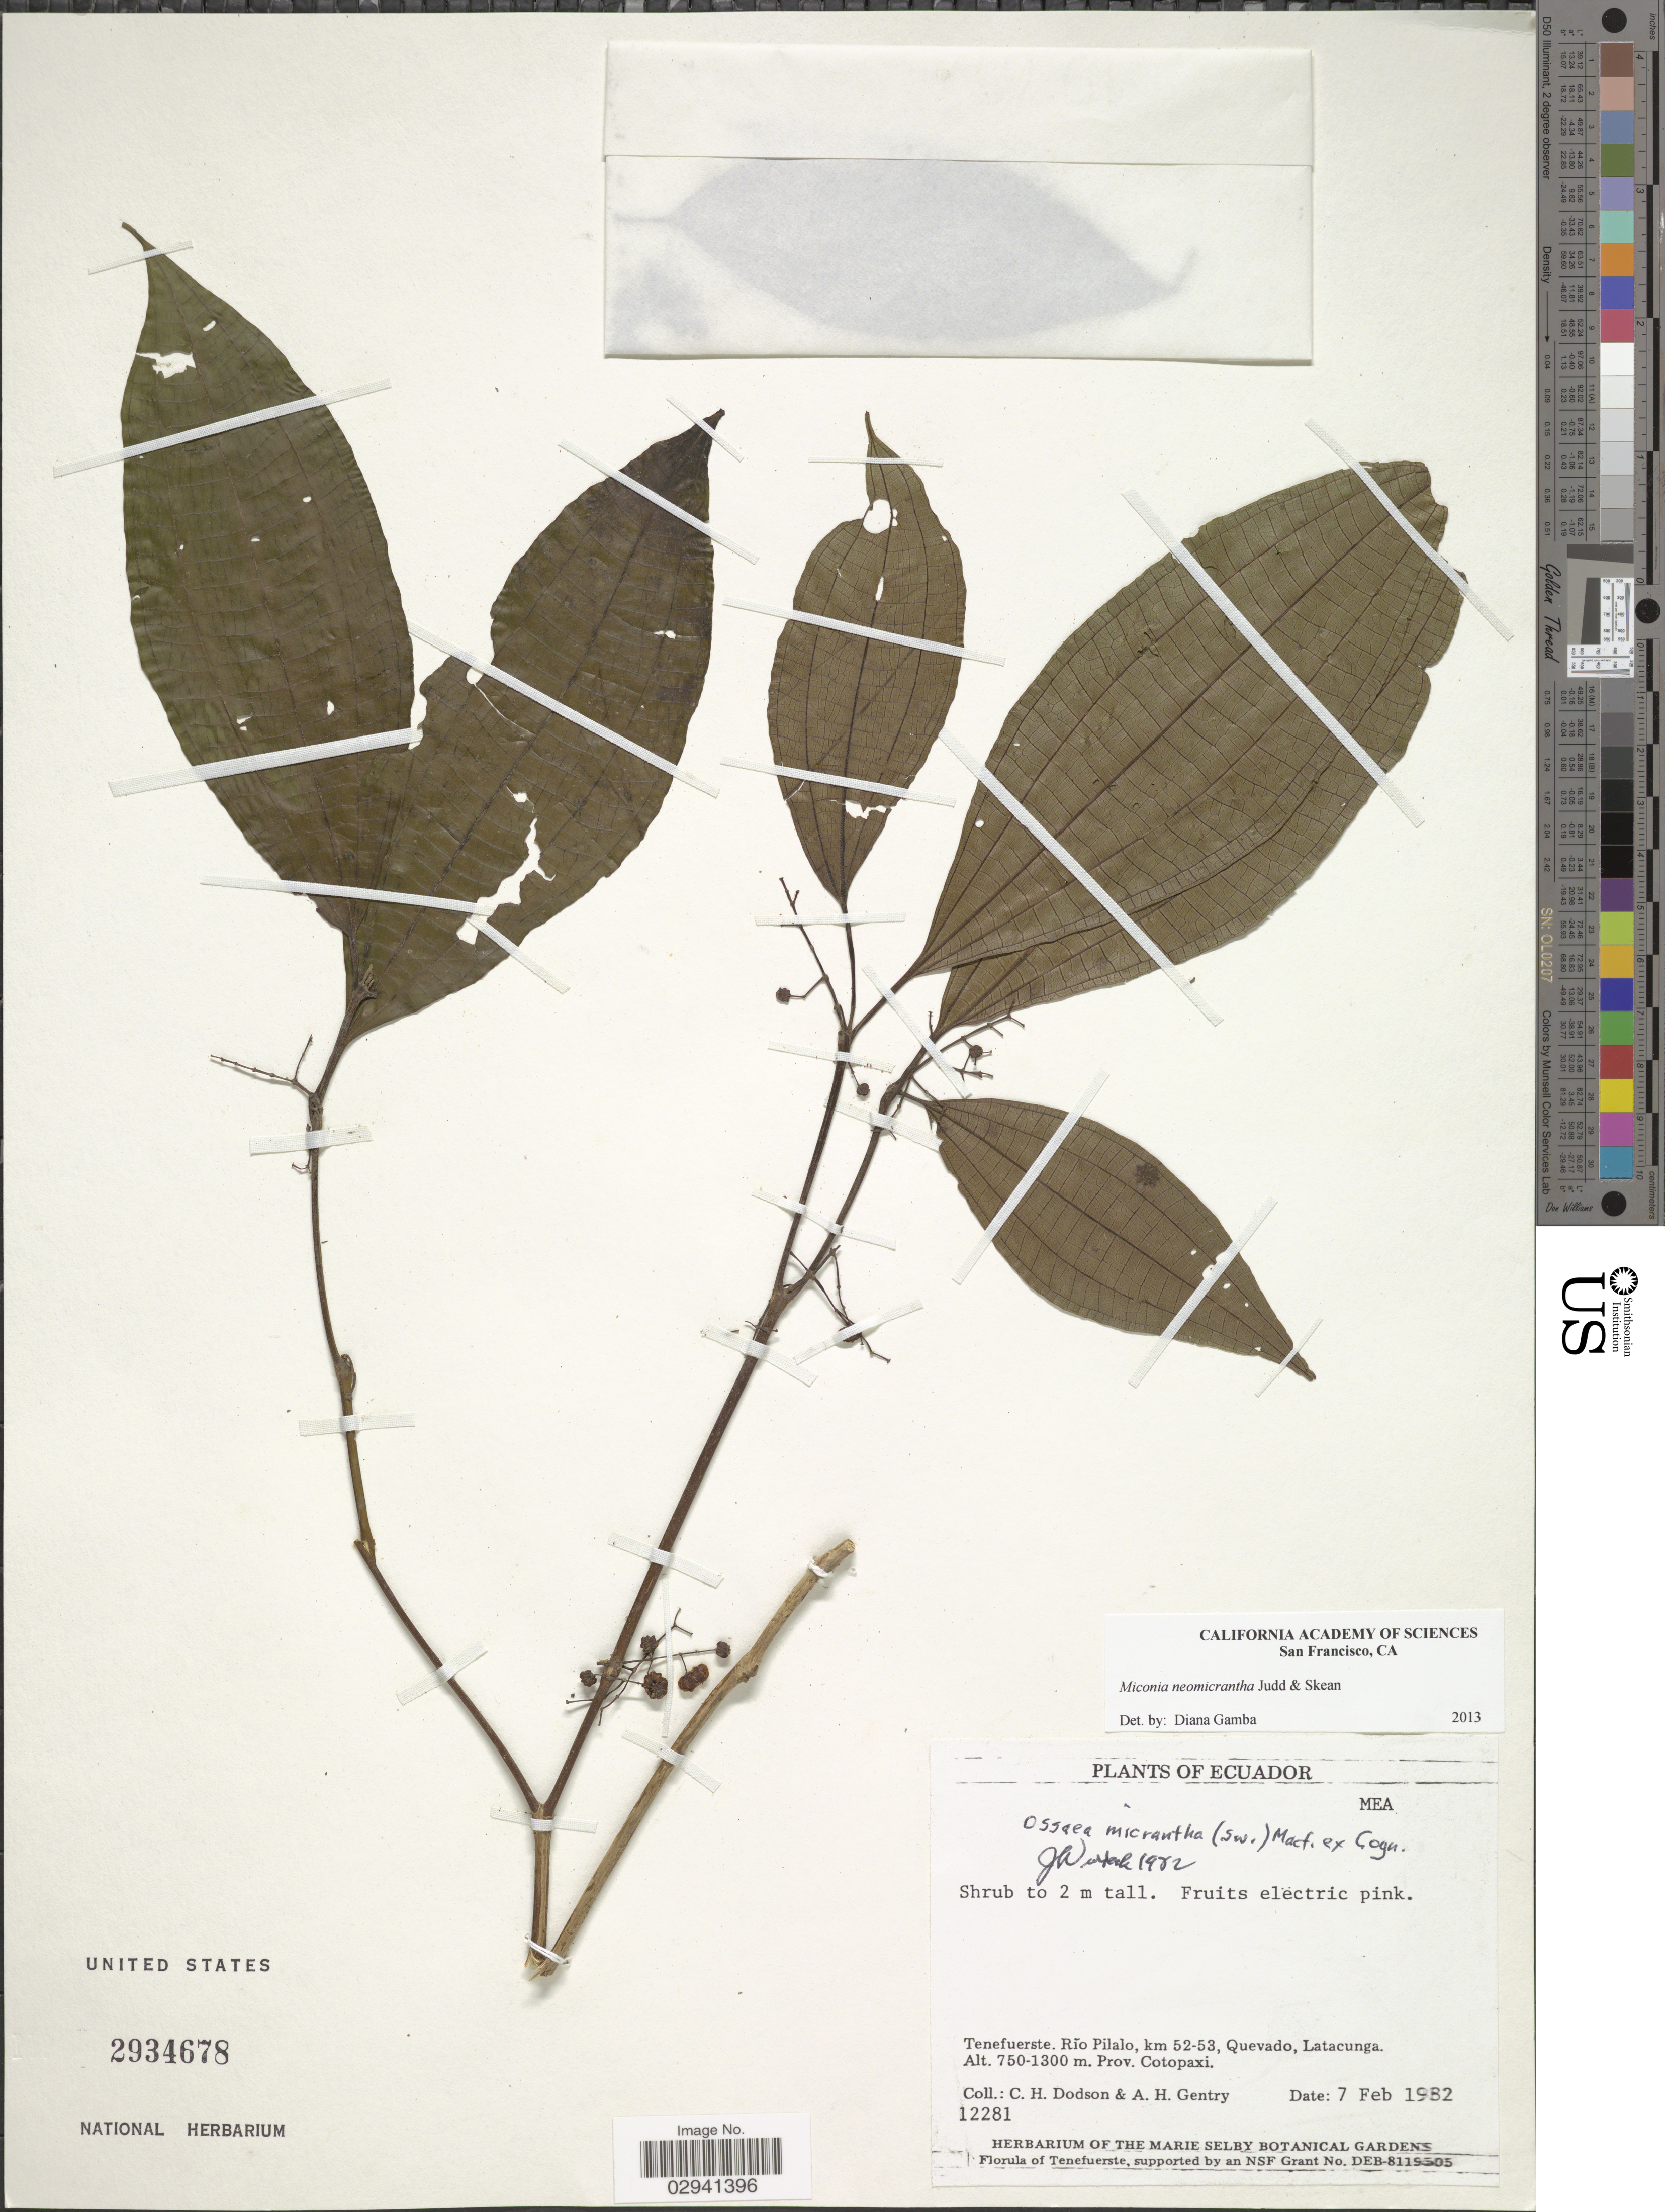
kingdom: Plantae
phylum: Tracheophyta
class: Magnoliopsida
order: Myrtales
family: Melastomataceae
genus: Miconia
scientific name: Miconia neomicrantha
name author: Judd & Skean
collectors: C. H. Dodson & A. H. Gentry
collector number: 12281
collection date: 1982-02-07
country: Ecuador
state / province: Cotopaxi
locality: Tenefuerste, Río Pilalo, km 52-53, Quevado, Latacunga.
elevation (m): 750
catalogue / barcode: US 2934678